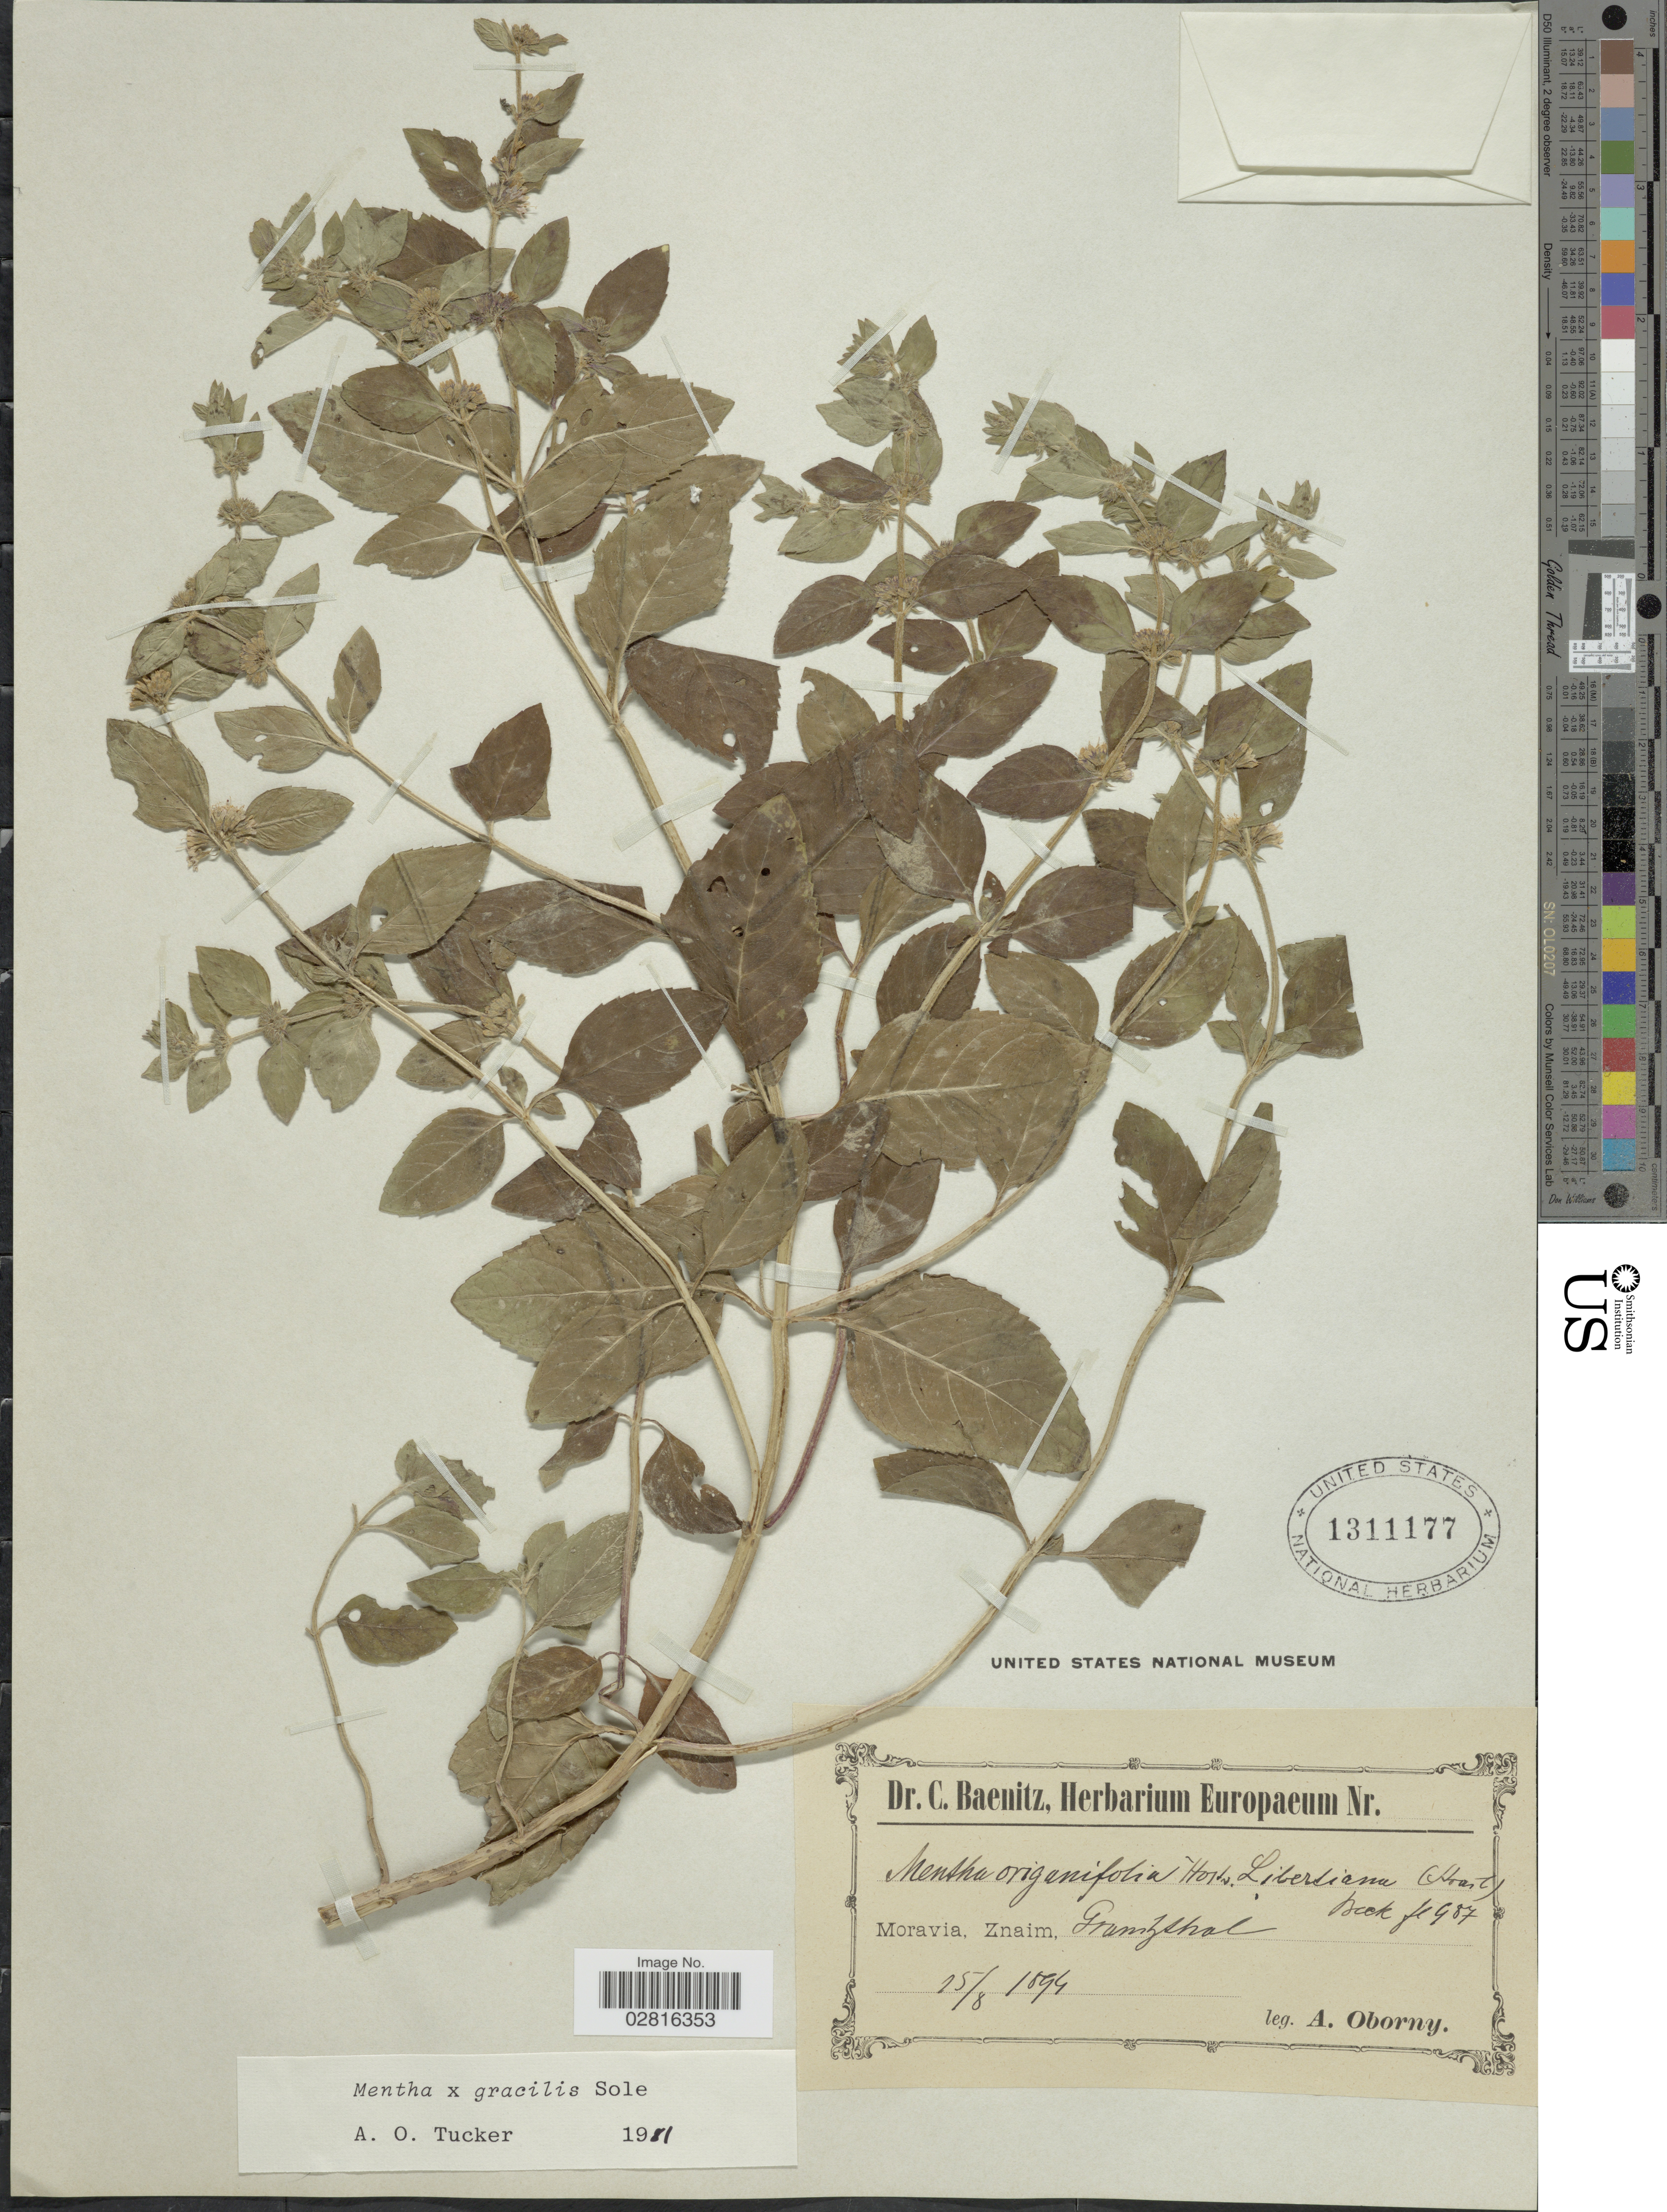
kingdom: Plantae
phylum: Tracheophyta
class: Magnoliopsida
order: Lamiales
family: Lamiaceae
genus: Mentha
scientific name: Mentha x gracilis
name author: Sole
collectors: A. Oborny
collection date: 1894-08-15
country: Czechia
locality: Moravia, Znaim, Gramzthal [interpreted]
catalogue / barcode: US 1311177